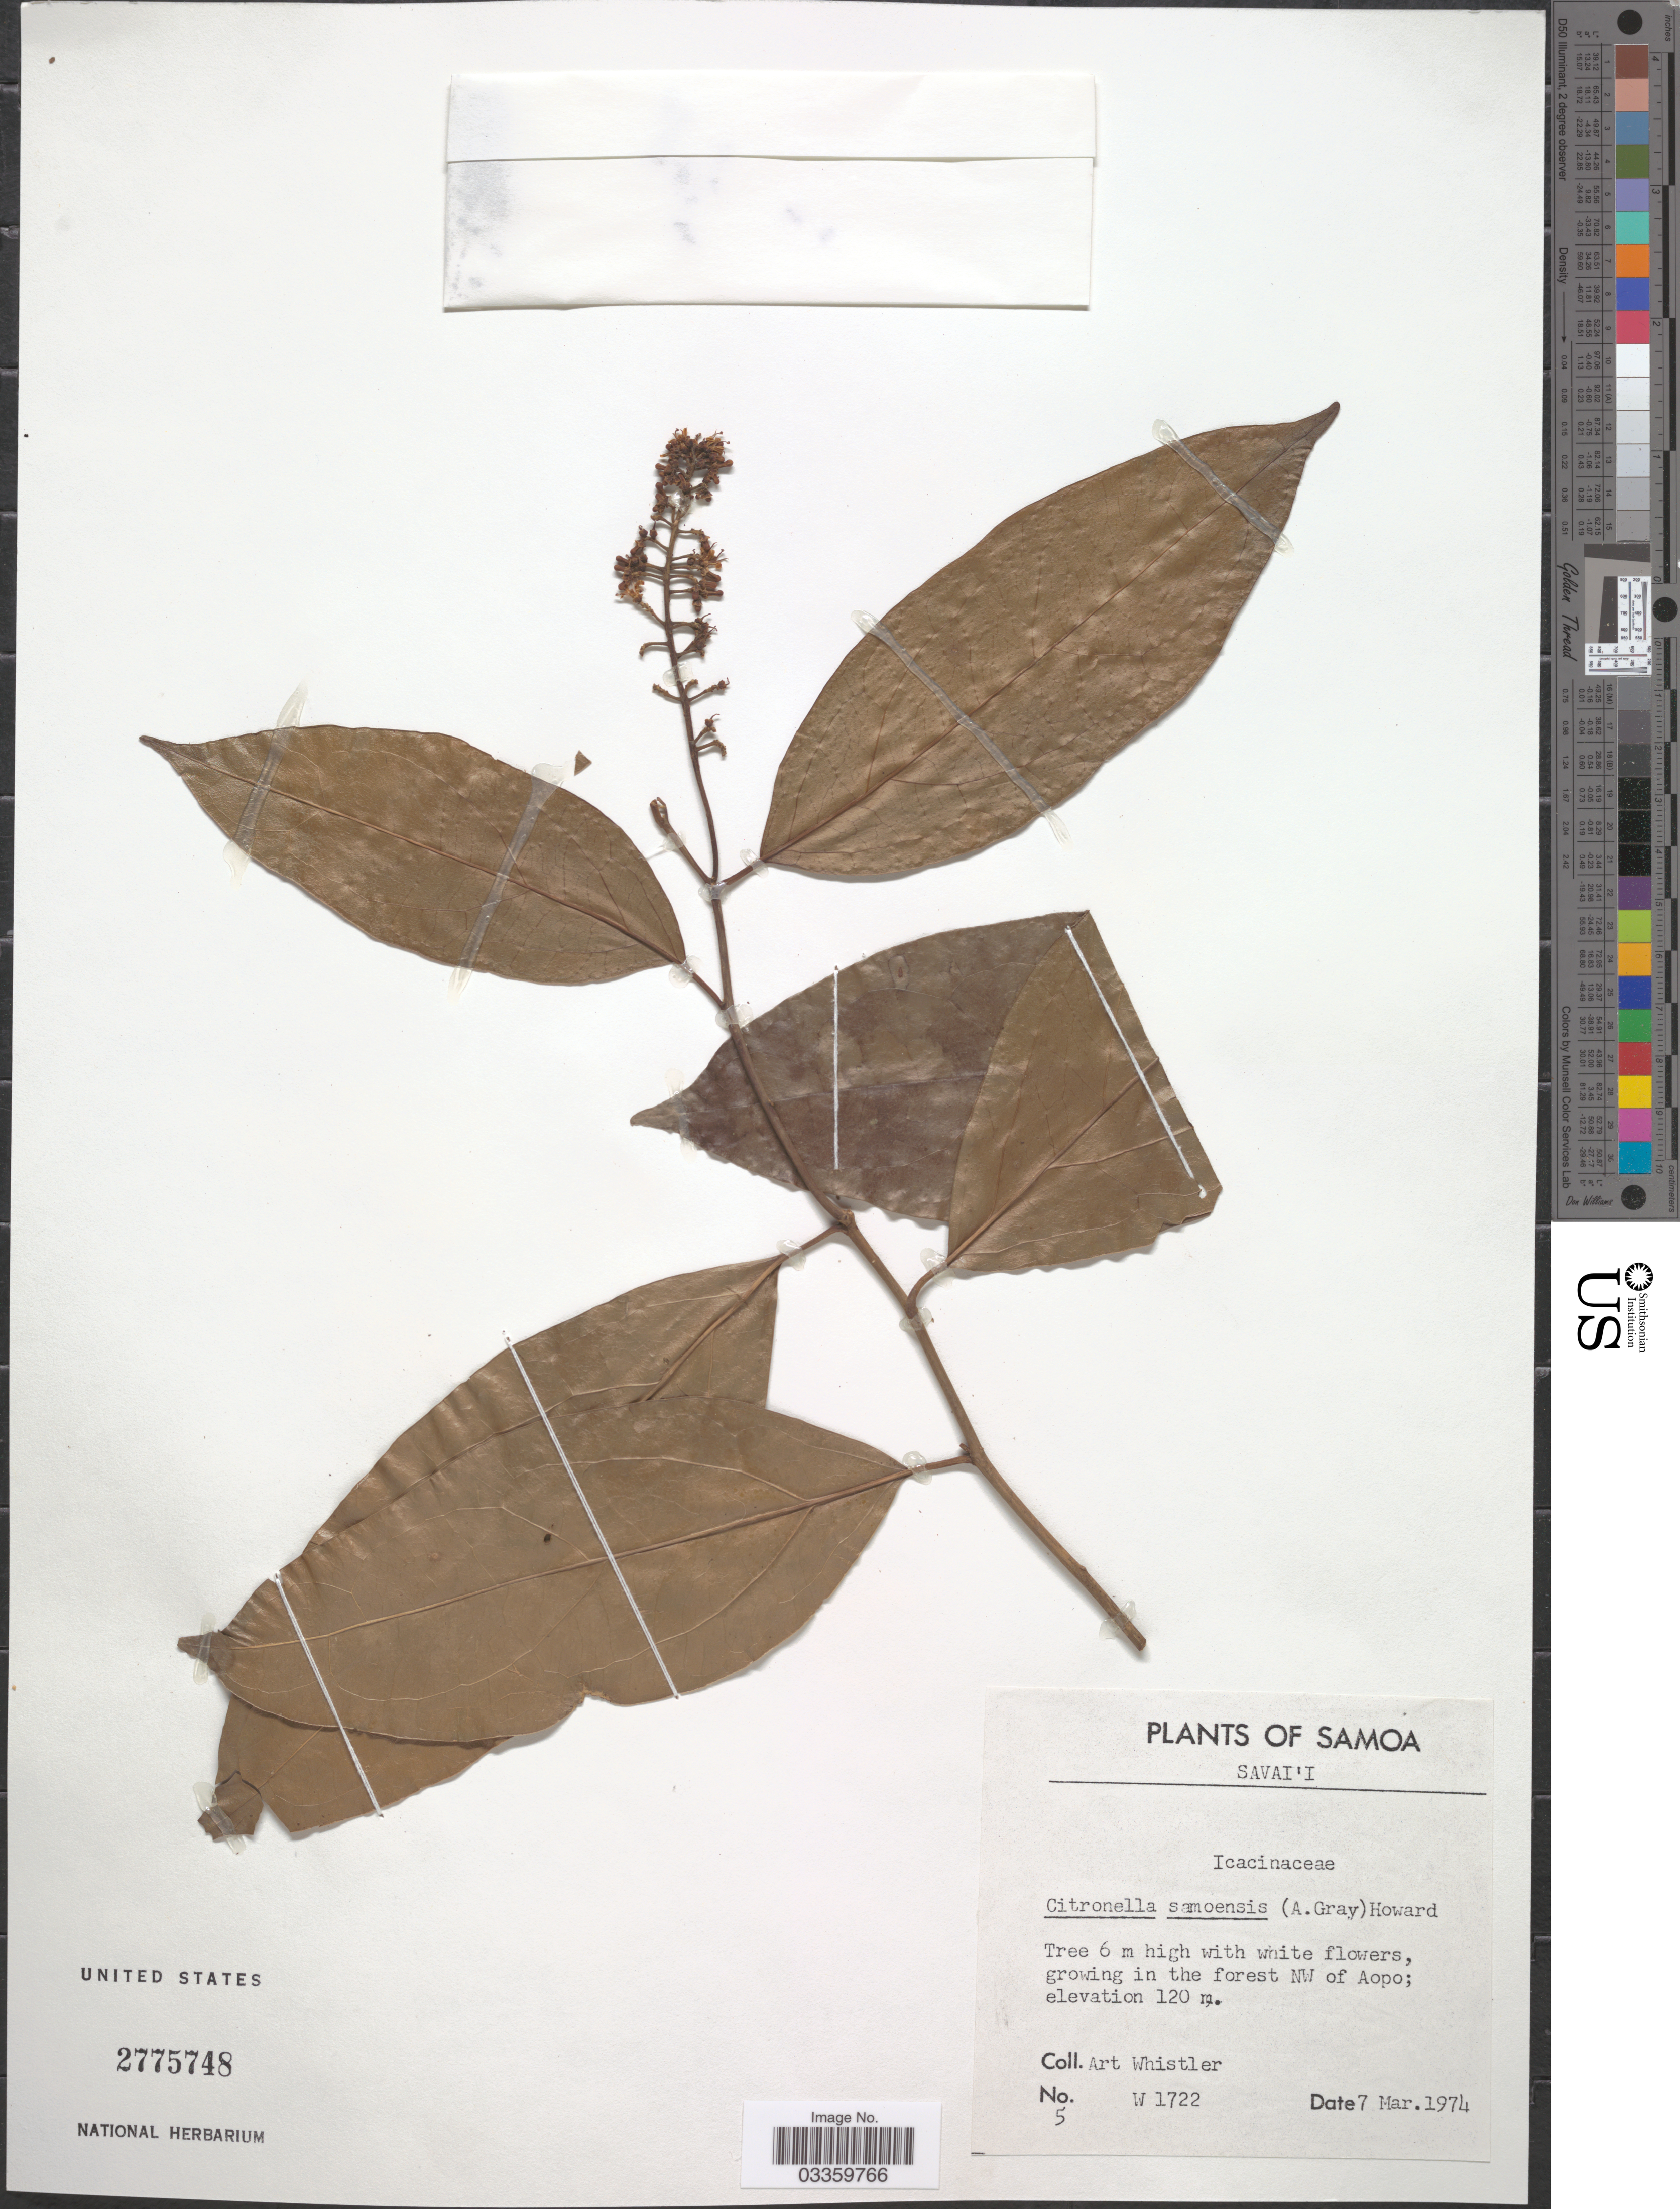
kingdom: Plantae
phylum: Tracheophyta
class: Magnoliopsida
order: Cardiopteridales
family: Cardiopteridaceae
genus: Citronella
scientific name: Citronella samoensis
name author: (A. Gray) R.A. Howard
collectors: A. Whistler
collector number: W1722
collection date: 1974-03-07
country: Samoa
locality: Samoa. Savai'i, in the forest NW of Aopo.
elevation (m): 120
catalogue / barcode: US 2775748